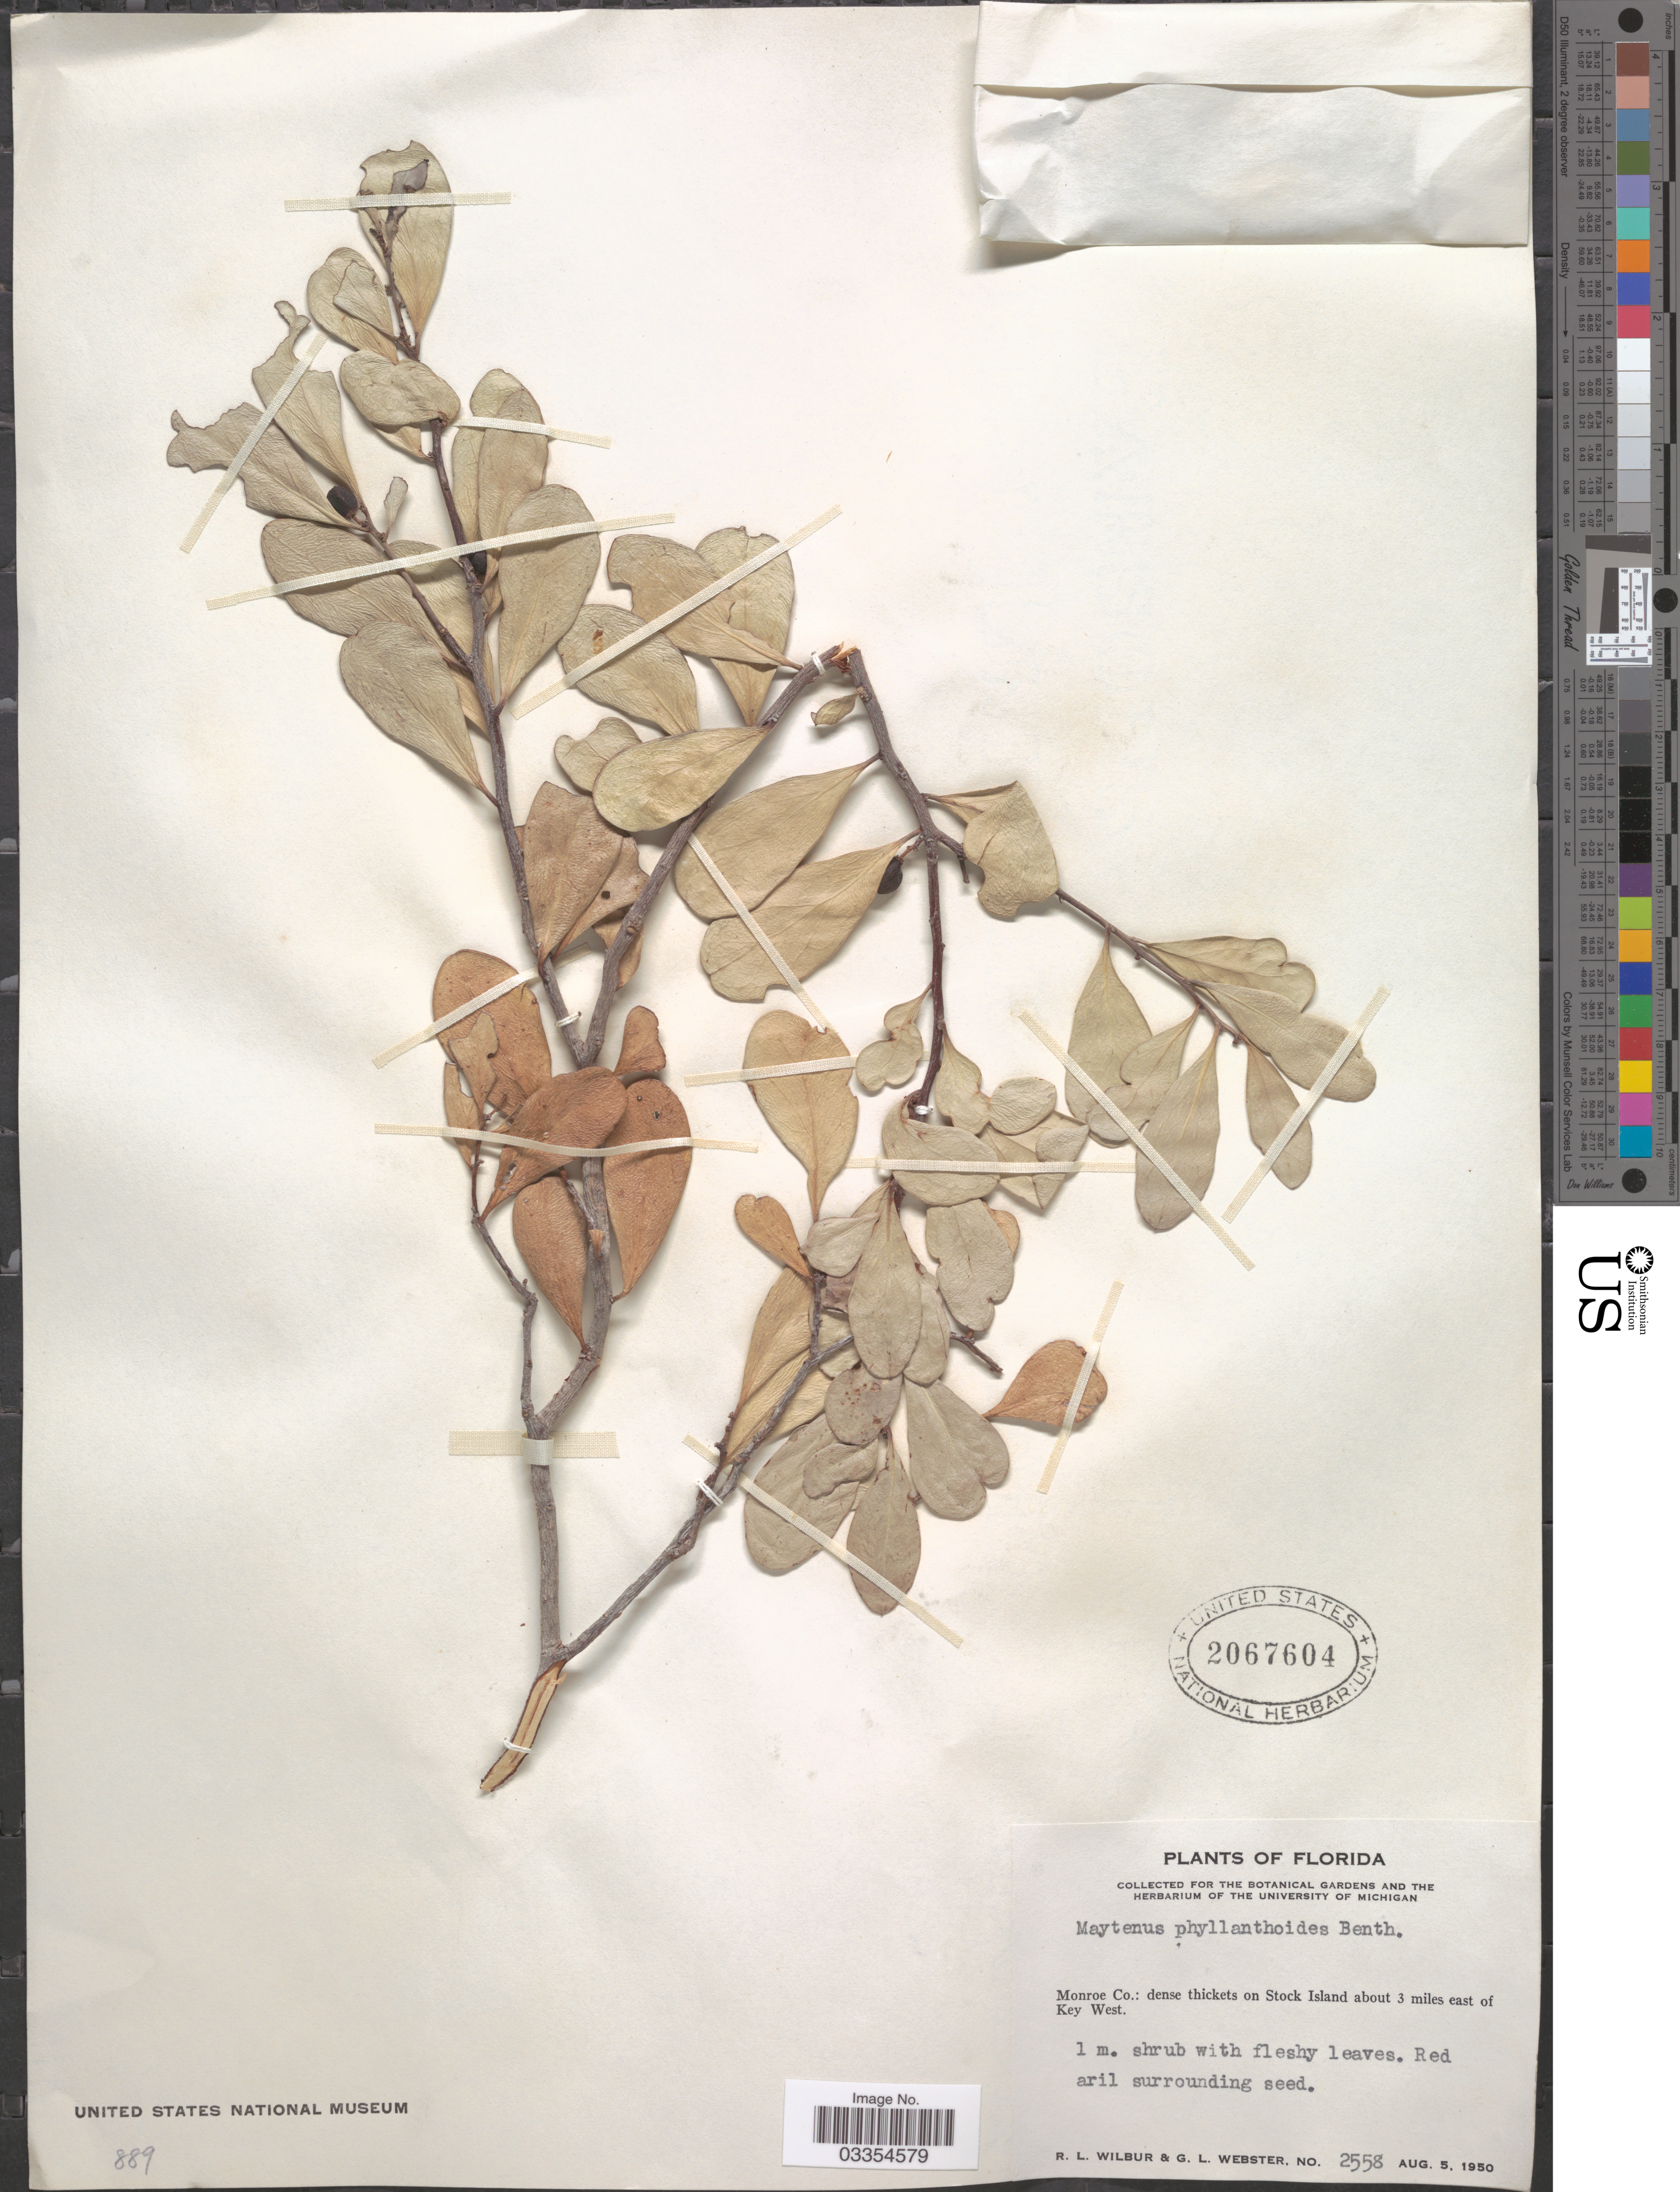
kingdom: Plantae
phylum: Tracheophyta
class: Magnoliopsida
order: Celastrales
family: Celastraceae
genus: Tricerma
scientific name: Tricerma phyllanthoides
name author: (Benth.) Lundell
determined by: Strong, Mark T., (BOT), Smithsonian Institution - National Museum of Natural History (UNITED STATES)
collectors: R. L. Wilbur & G. L. Webster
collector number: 2558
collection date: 1950-08-05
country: United States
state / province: Florida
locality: Monroe Co.: dense thickets on Stock Island about 3 miles east of Key West.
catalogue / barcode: US 2067604